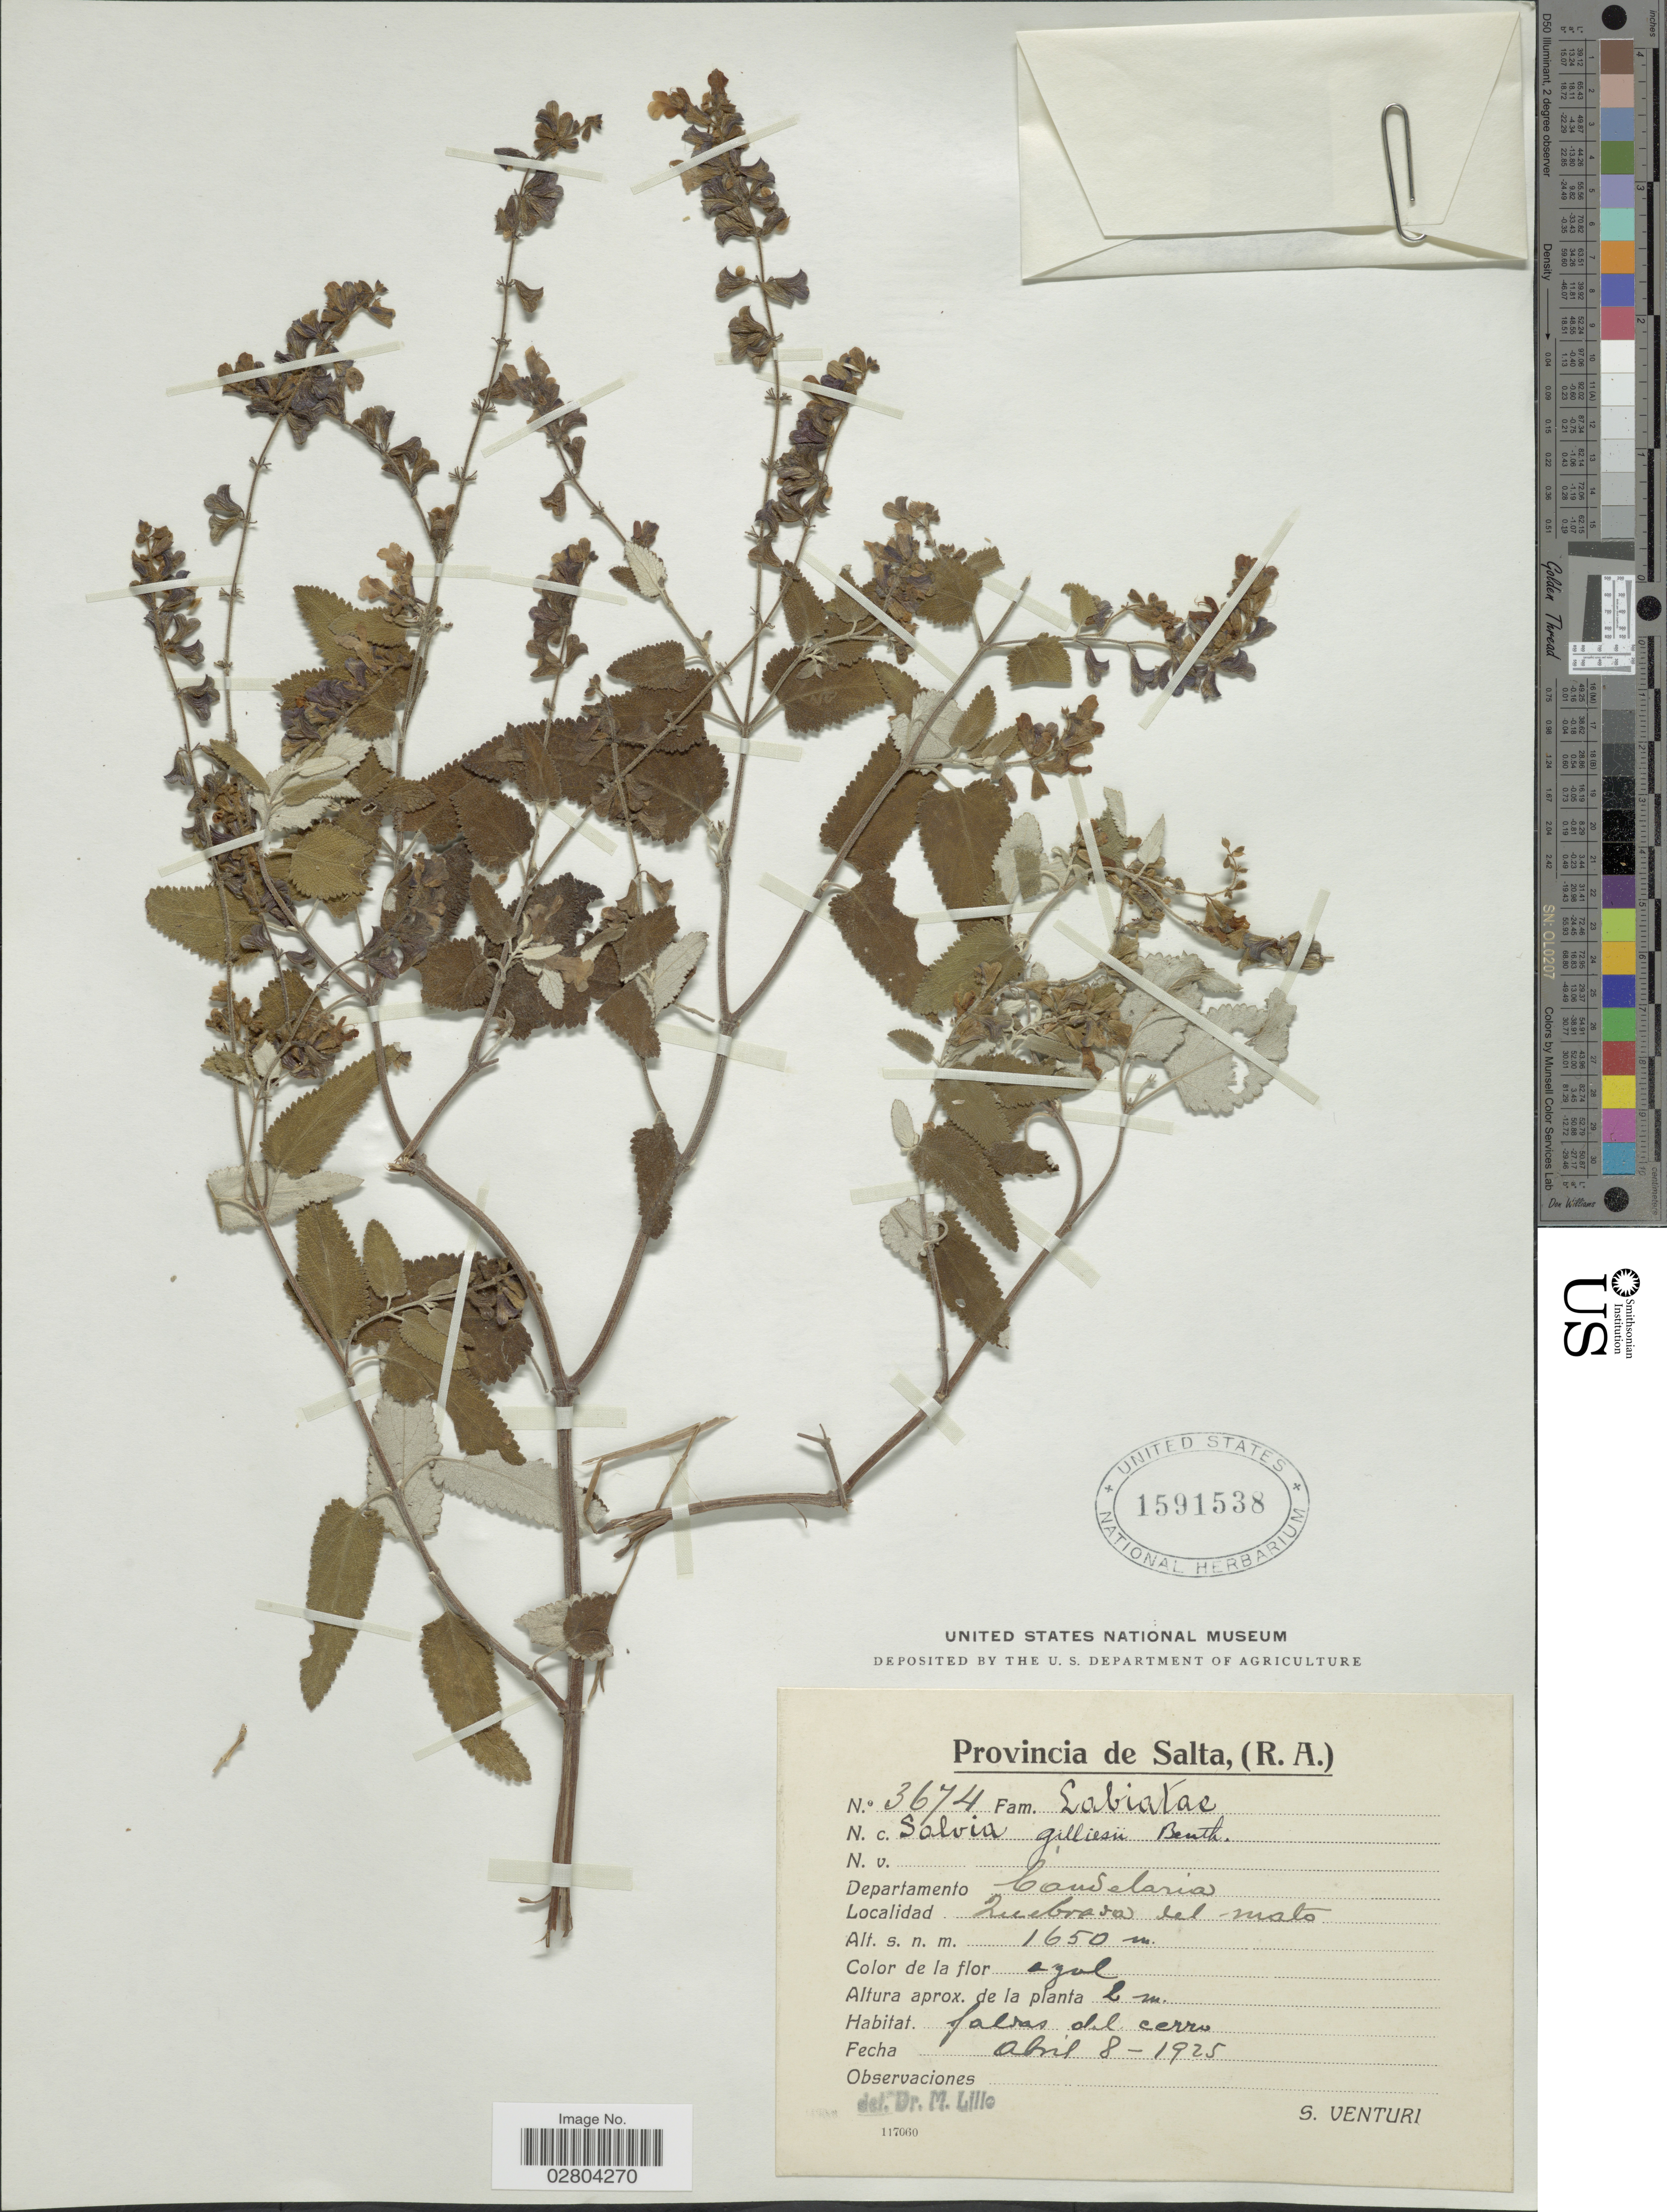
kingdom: Plantae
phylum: Tracheophyta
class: Magnoliopsida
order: Lamiales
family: Lamiaceae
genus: Salvia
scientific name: Salvia cuspidata subsp. gilliesii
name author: (Benth.) J.R.I. Wood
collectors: S. Venturi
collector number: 3674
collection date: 1925-04-08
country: Argentina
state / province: Salta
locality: Departamento Candelaria. Quebrada del mato.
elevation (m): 1650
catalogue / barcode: US 1591538